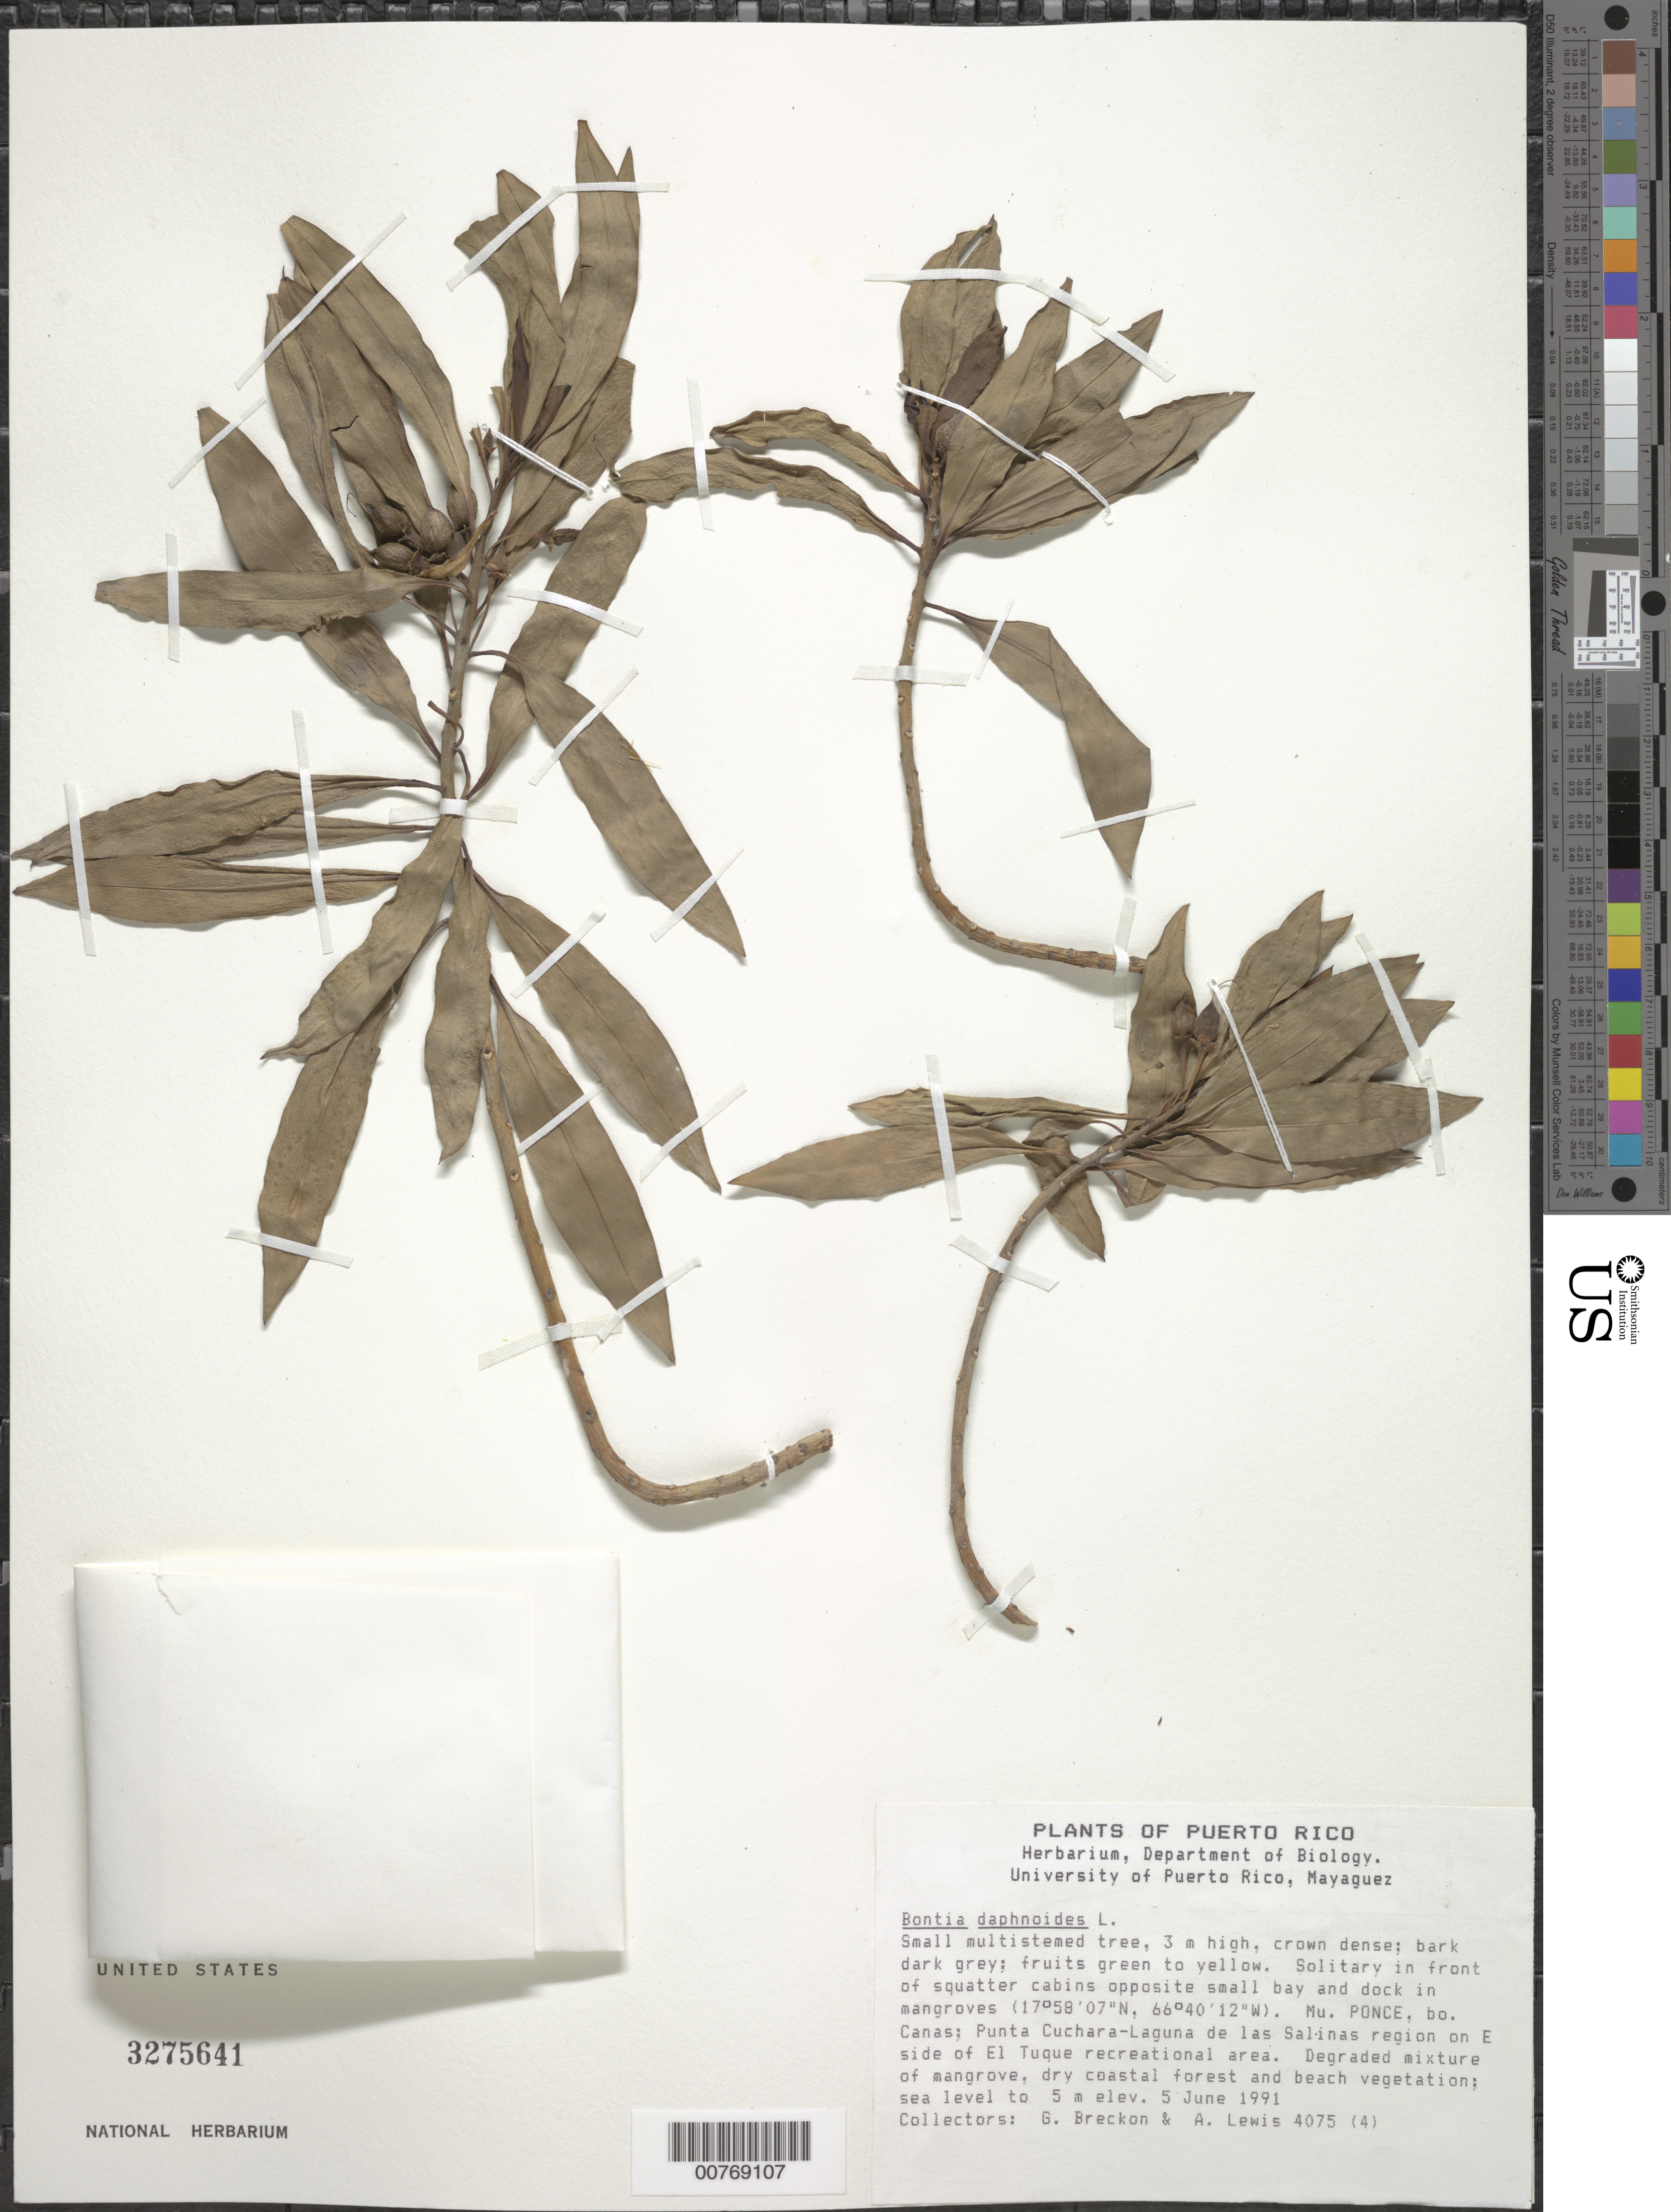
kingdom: Plantae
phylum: Tracheophyta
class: Magnoliopsida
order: Lamiales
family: Scrophulariaceae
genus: Bontia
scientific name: Bontia daphnoides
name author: L.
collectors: G. J. Breckon & A. Lewis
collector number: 4075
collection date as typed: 05 Jun 1991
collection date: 1991-06-05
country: Puerto Rico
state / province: Ponce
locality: Ponce: Bo. Canas; Puinta Cuchara-Laguna de las Salinas Region on E side of El Tuque recreational area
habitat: Degraded mixture of mangrove, dry coastal forest and beach vegetation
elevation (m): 0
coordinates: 17.96861111, -66.67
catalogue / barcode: US 3275641